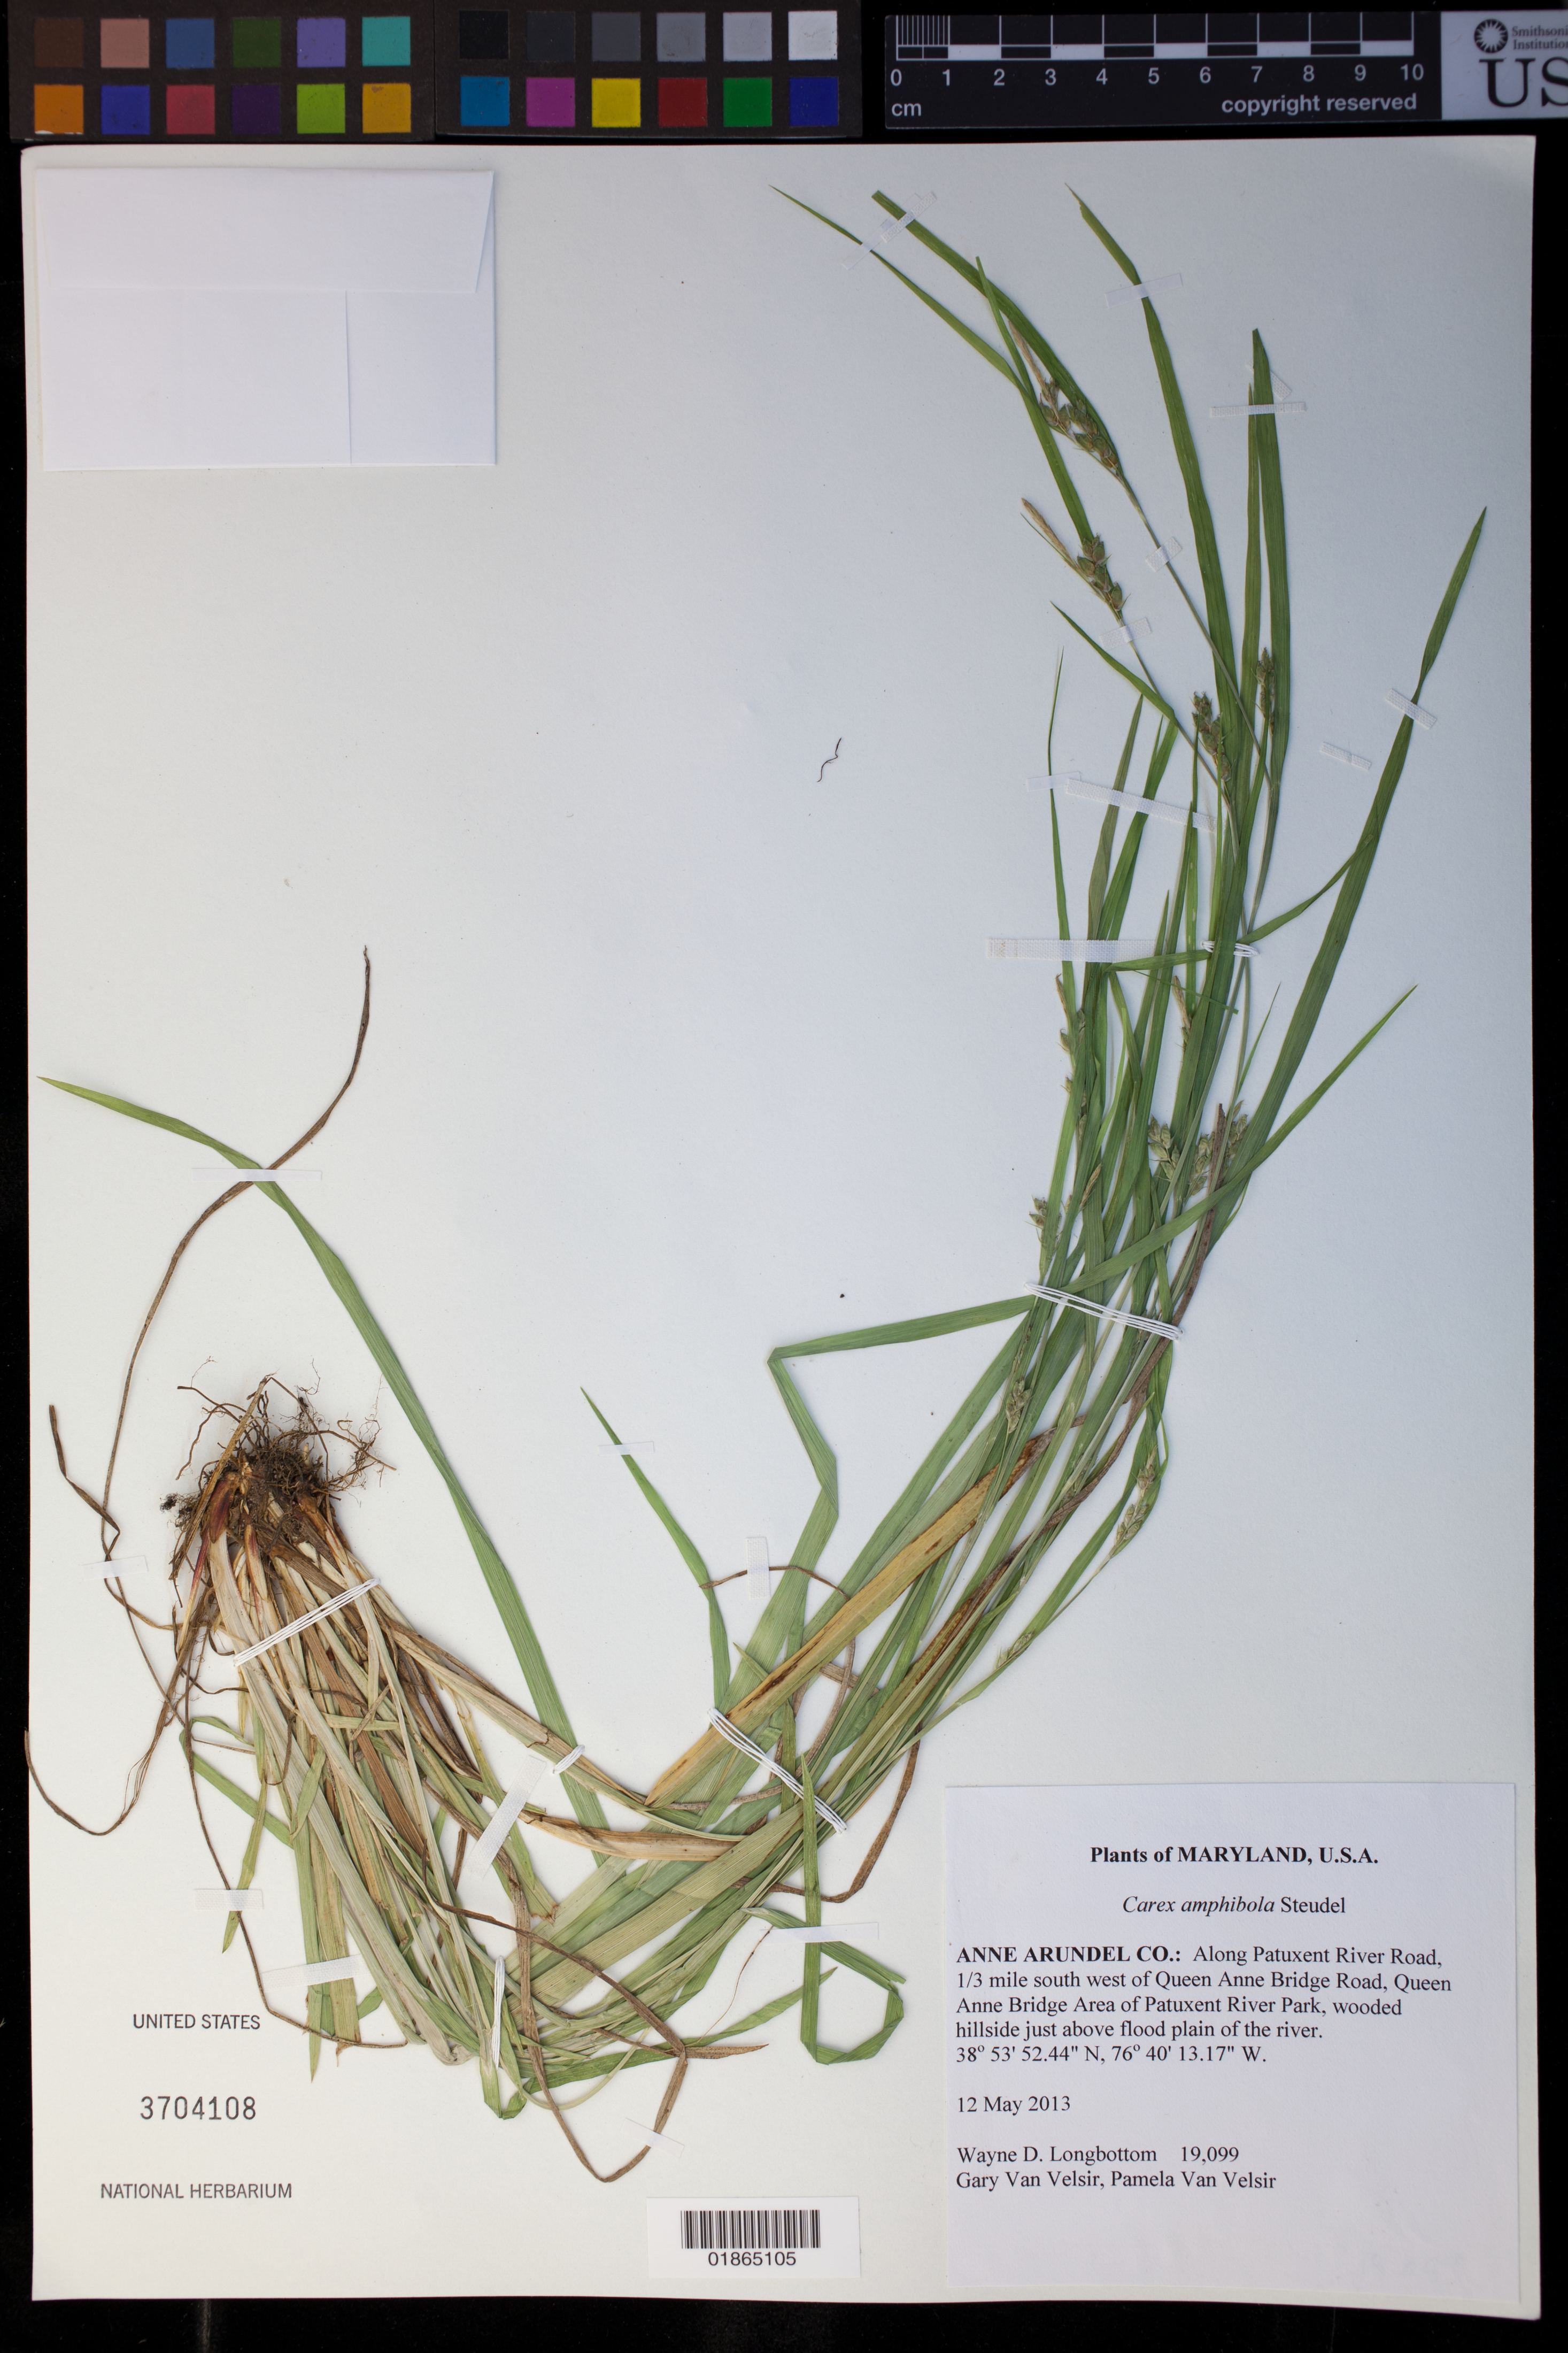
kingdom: Plantae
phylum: Tracheophyta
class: Liliopsida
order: Poales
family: Cyperaceae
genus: Carex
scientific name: Carex amphibola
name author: Steud.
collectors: W. D. Longbottom, G. Van Velsir & P. Van Velsir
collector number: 19099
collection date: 2013-05-12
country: United States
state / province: Maryland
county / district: Anne Arundel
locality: Anne Arundel Co.: Along Patuxent River Road, 1/3 mile south west of Queen Anne Bridge Road, Queen Anne Bridge Area of Patuxent River Park, wooded hillside just above flood plain of the river.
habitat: Wooded hillside just above flood plain of the river.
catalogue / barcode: US 3704108